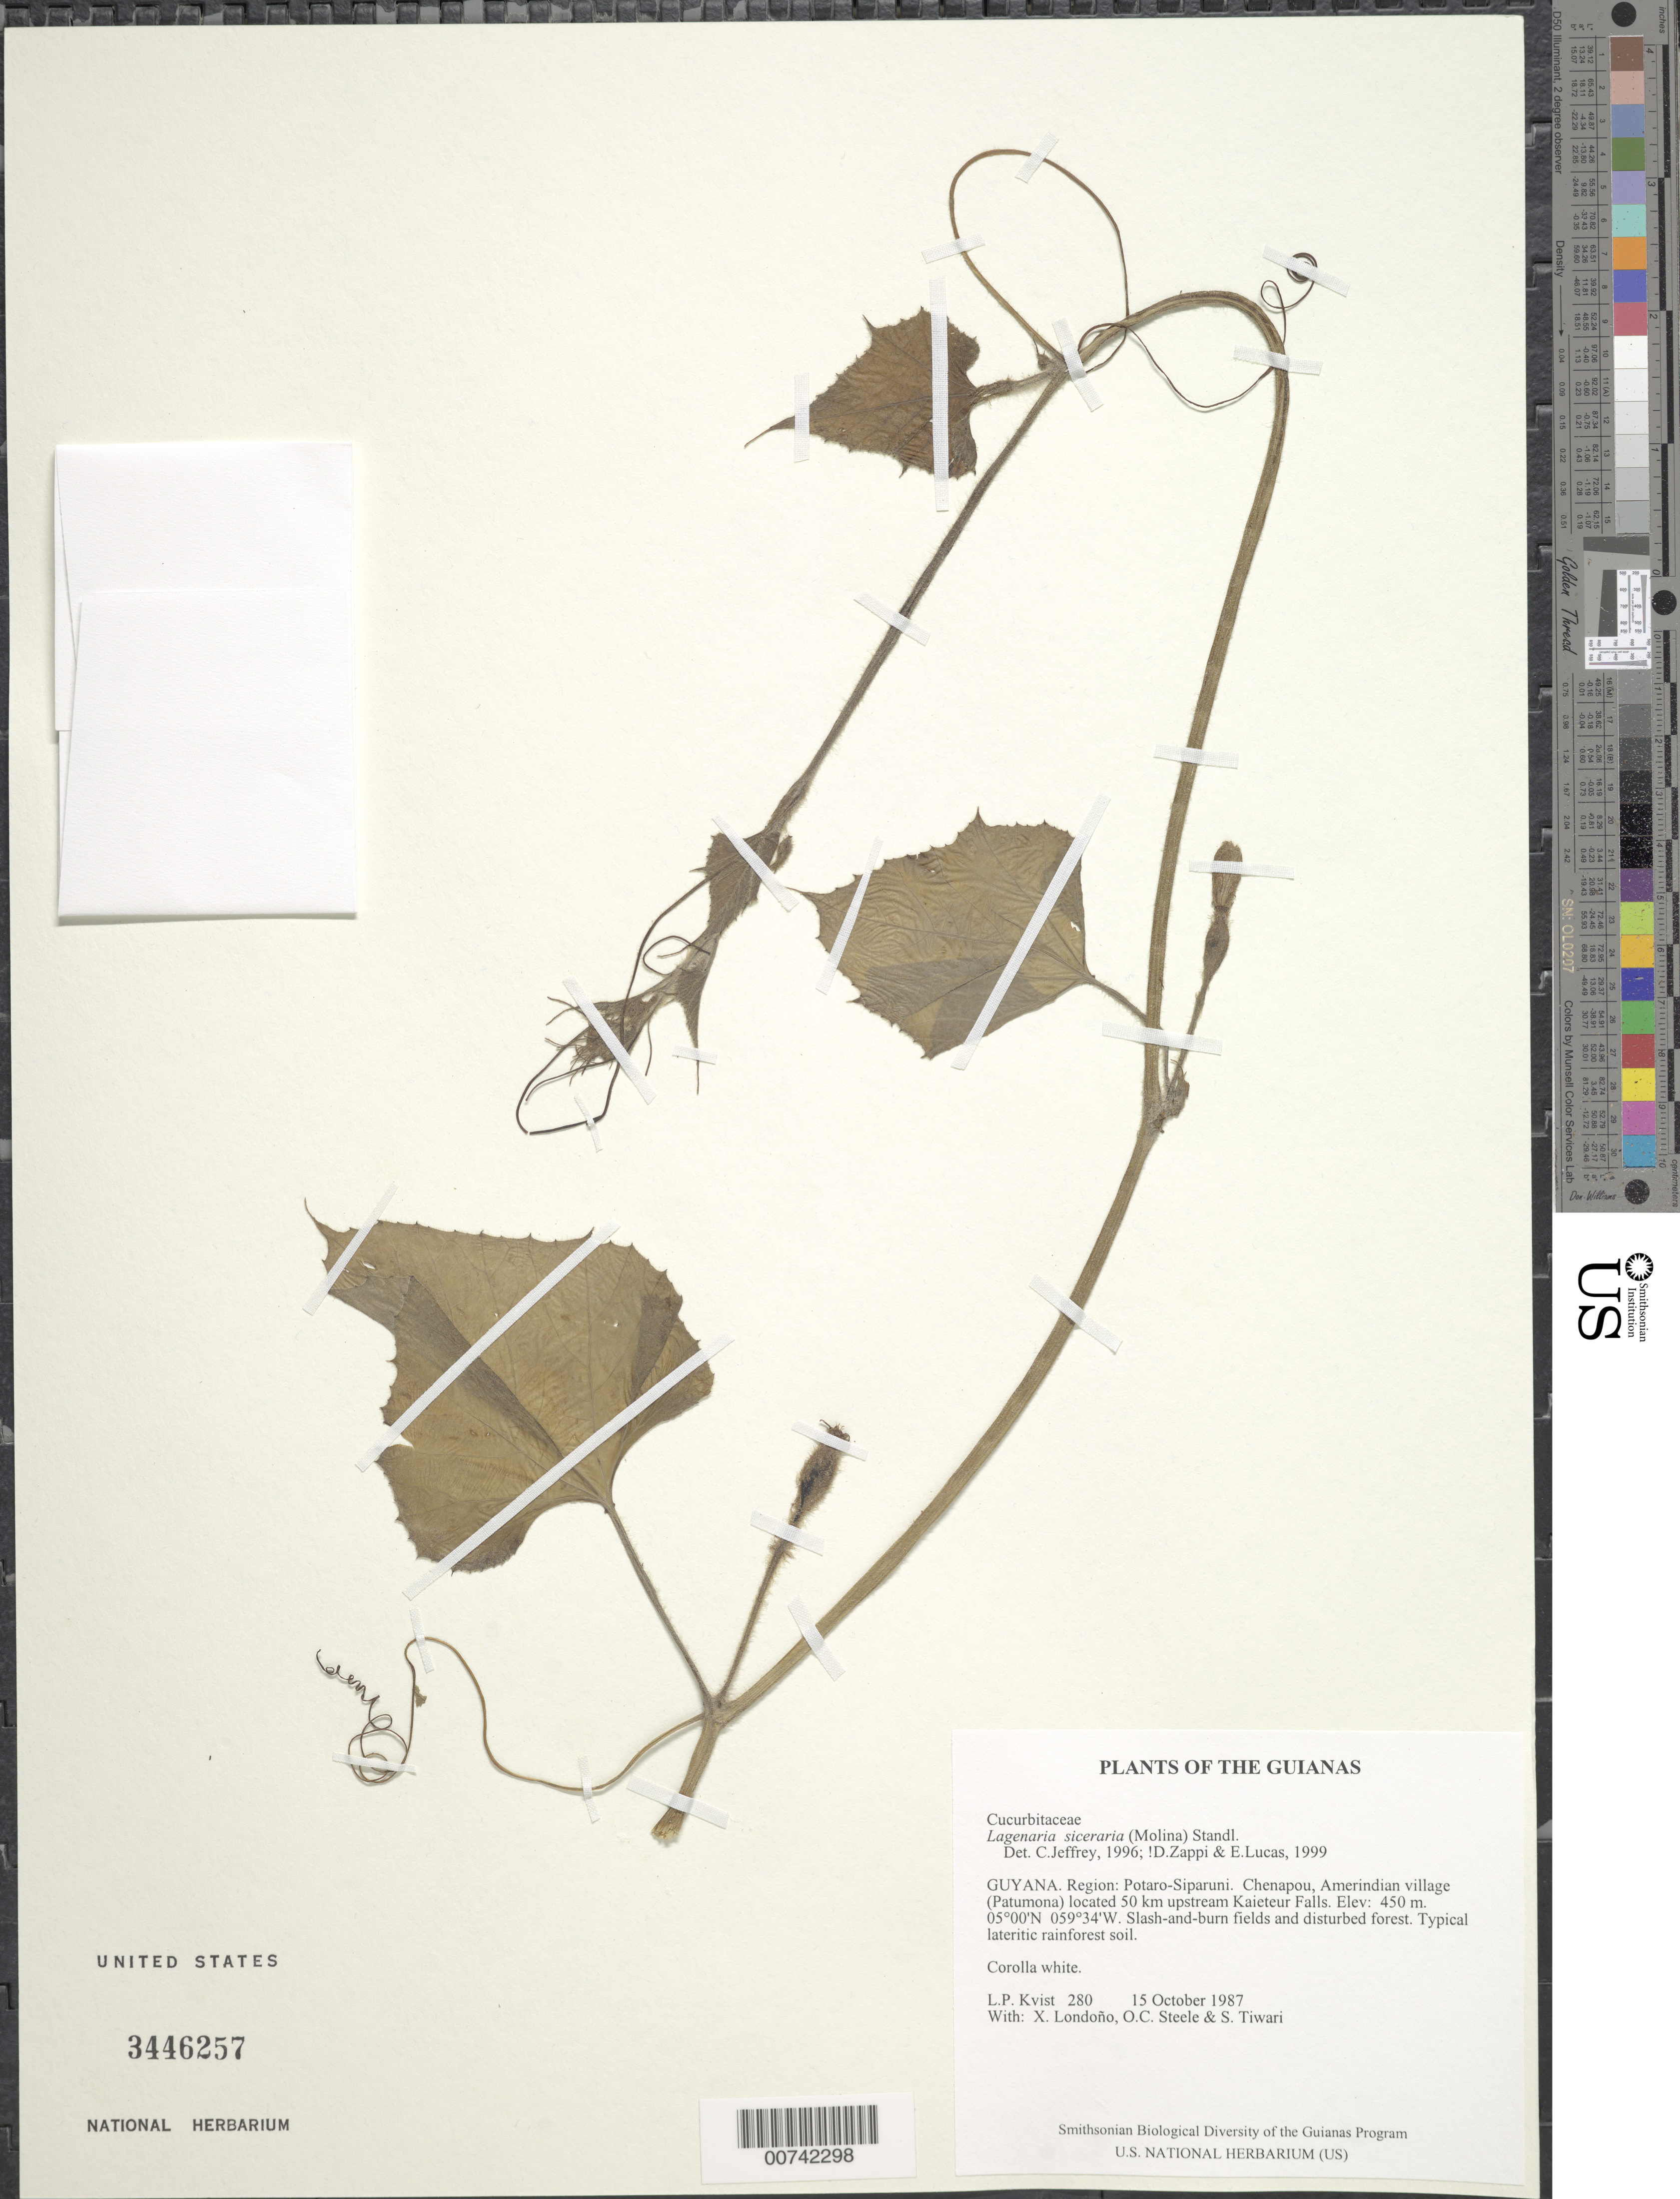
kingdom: Plantae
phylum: Tracheophyta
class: Magnoliopsida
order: Cucurbitales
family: Cucurbitaceae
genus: Lagenaria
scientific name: Lagenaria siceraria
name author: (Molina) Standl.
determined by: Zappi, Daniela C.; Lucas, E.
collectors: L. P. Kvist, X. Londoño, O. C. Steele & S. Tiwari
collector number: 280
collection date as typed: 15 October 1987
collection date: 1987-10-15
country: Guyana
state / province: Potaro-Siparuni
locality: Chenapou, Amerindian village (Patumona) located 50 km upstream Kaieteur Falls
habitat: Slash-and-burn fields and disturbed forest. Typical lateritic rainforest soil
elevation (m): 450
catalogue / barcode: US 3446257